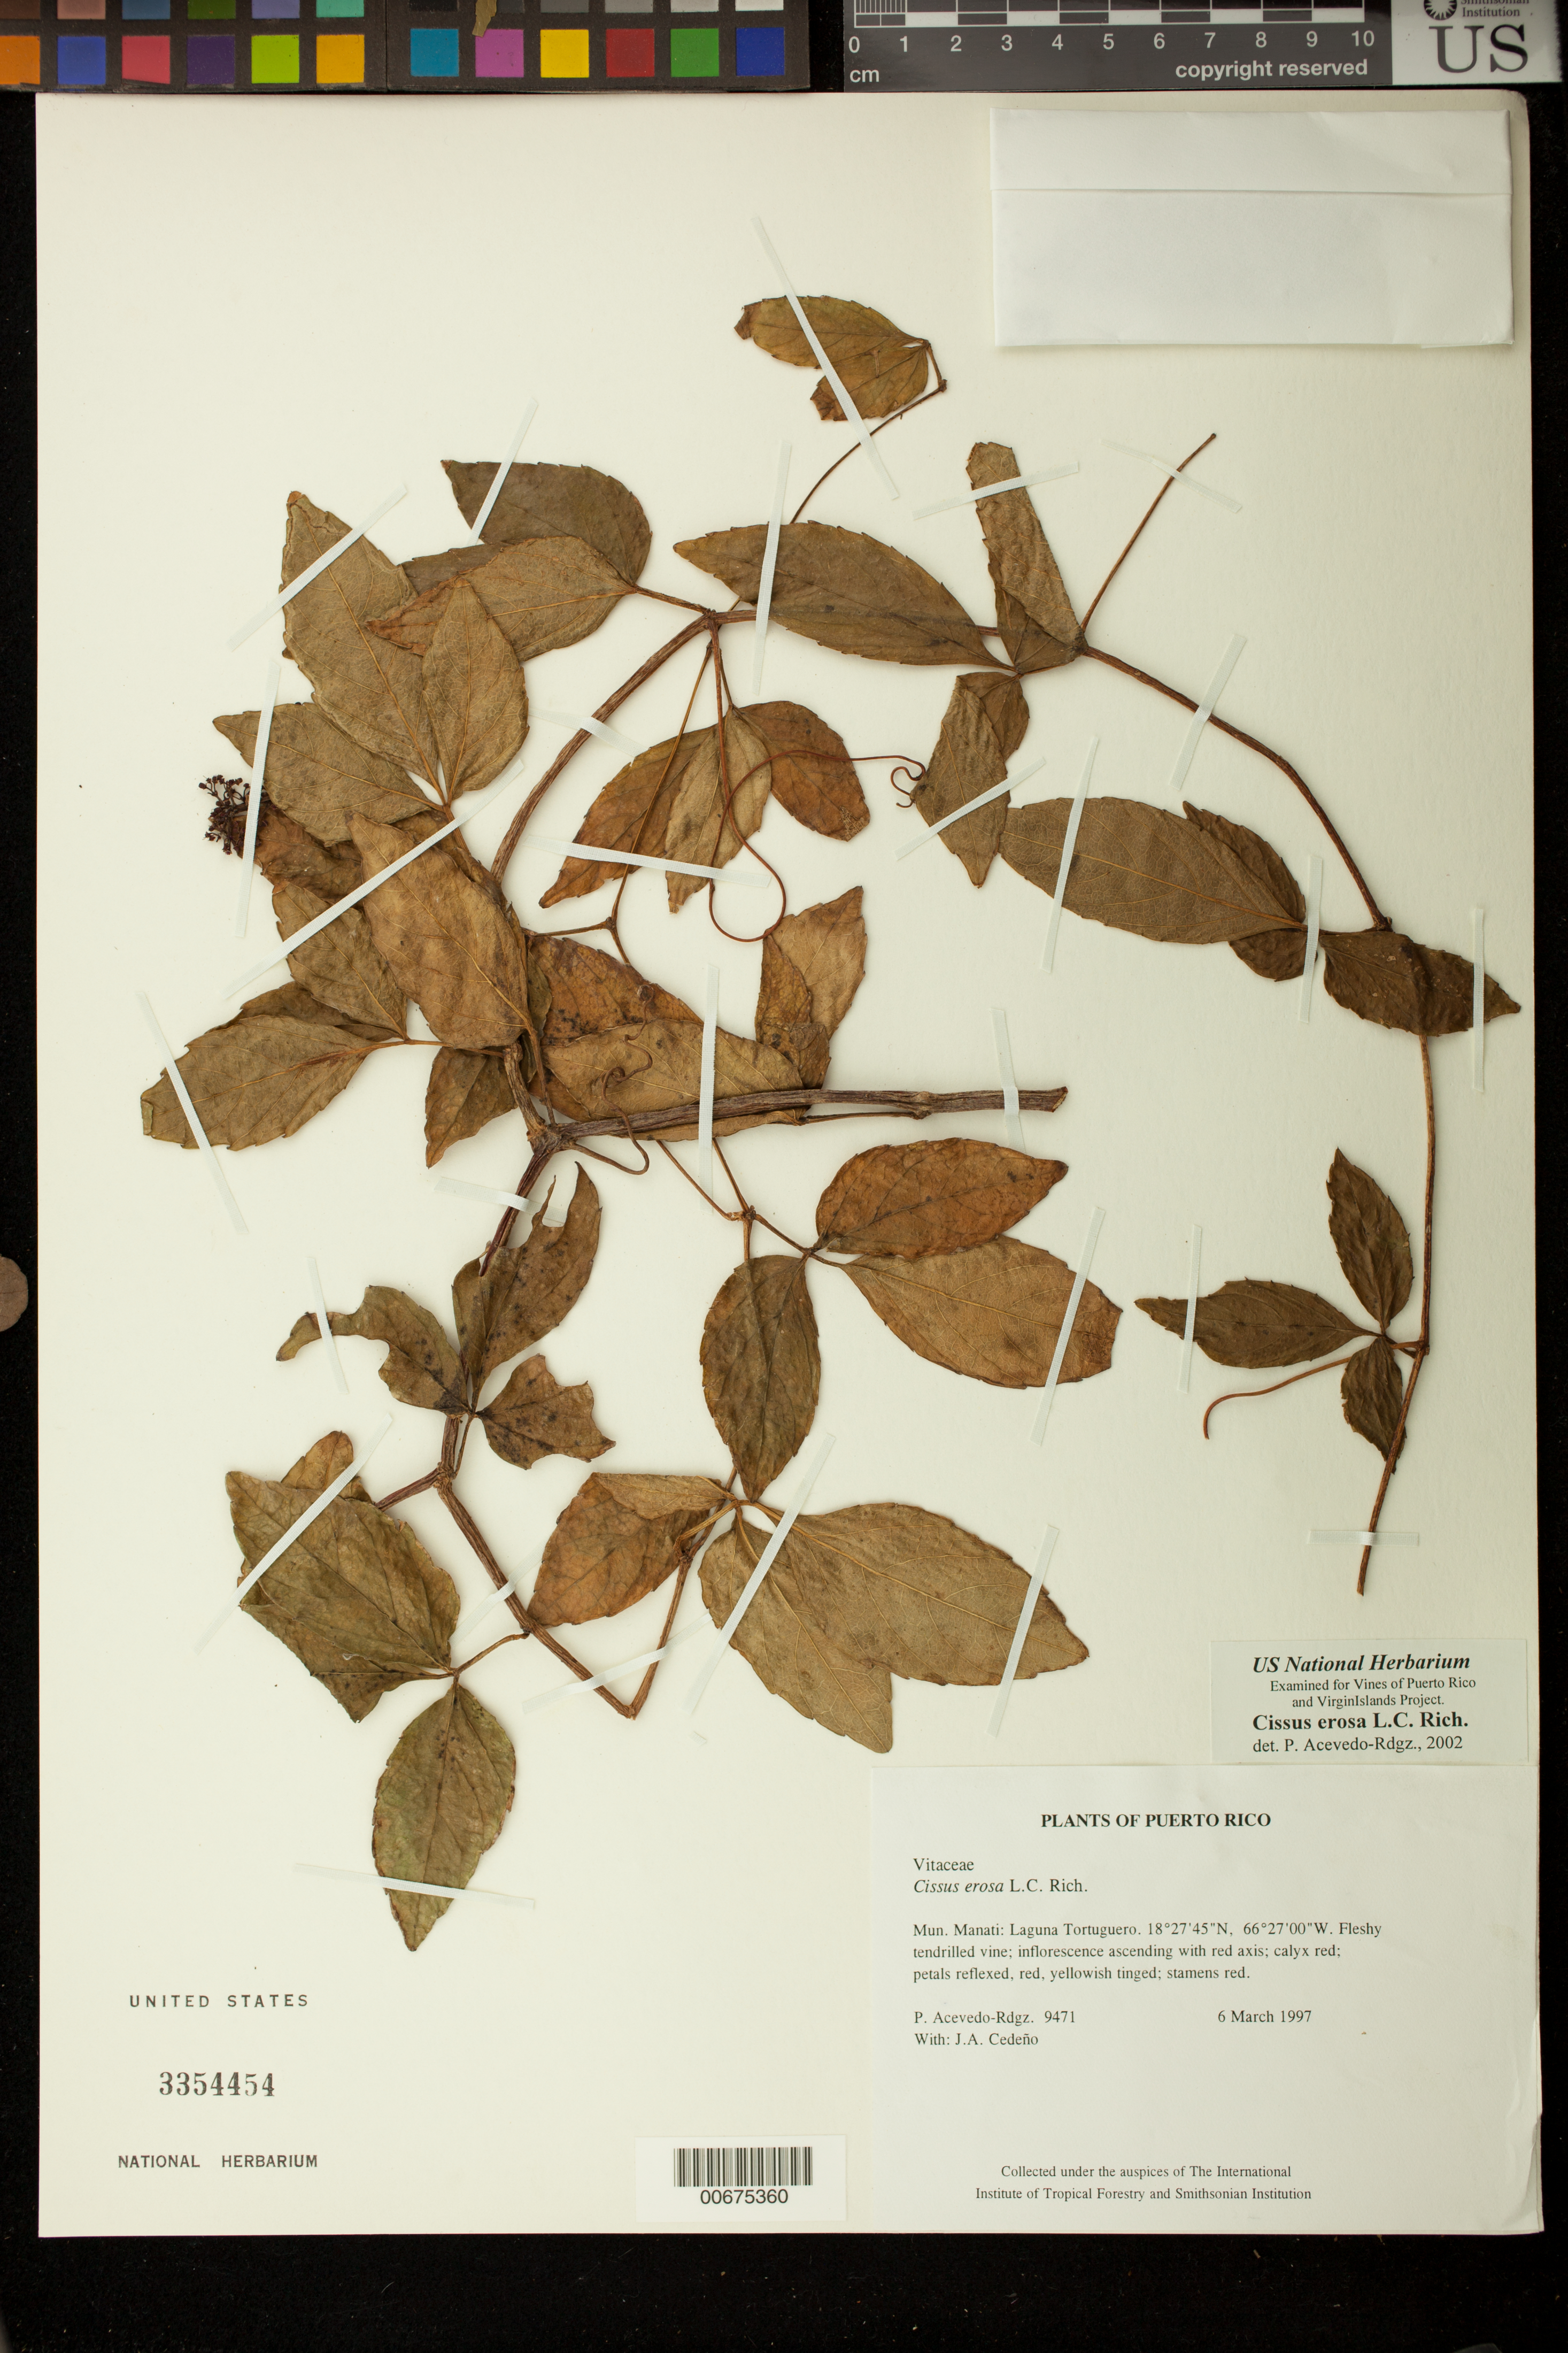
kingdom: Plantae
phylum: Tracheophyta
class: Magnoliopsida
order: Vitales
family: Vitaceae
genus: Cissus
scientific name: Cissus erosa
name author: Rich.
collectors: P. Acevedo-Rodr. & J. A. Cedeño M.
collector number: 9471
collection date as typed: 06 Mar 1997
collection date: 1997-03-06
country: Puerto Rico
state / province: Manatí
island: Puerto Rico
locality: Manatí: Laguna Tortuguero.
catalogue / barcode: US 3354454